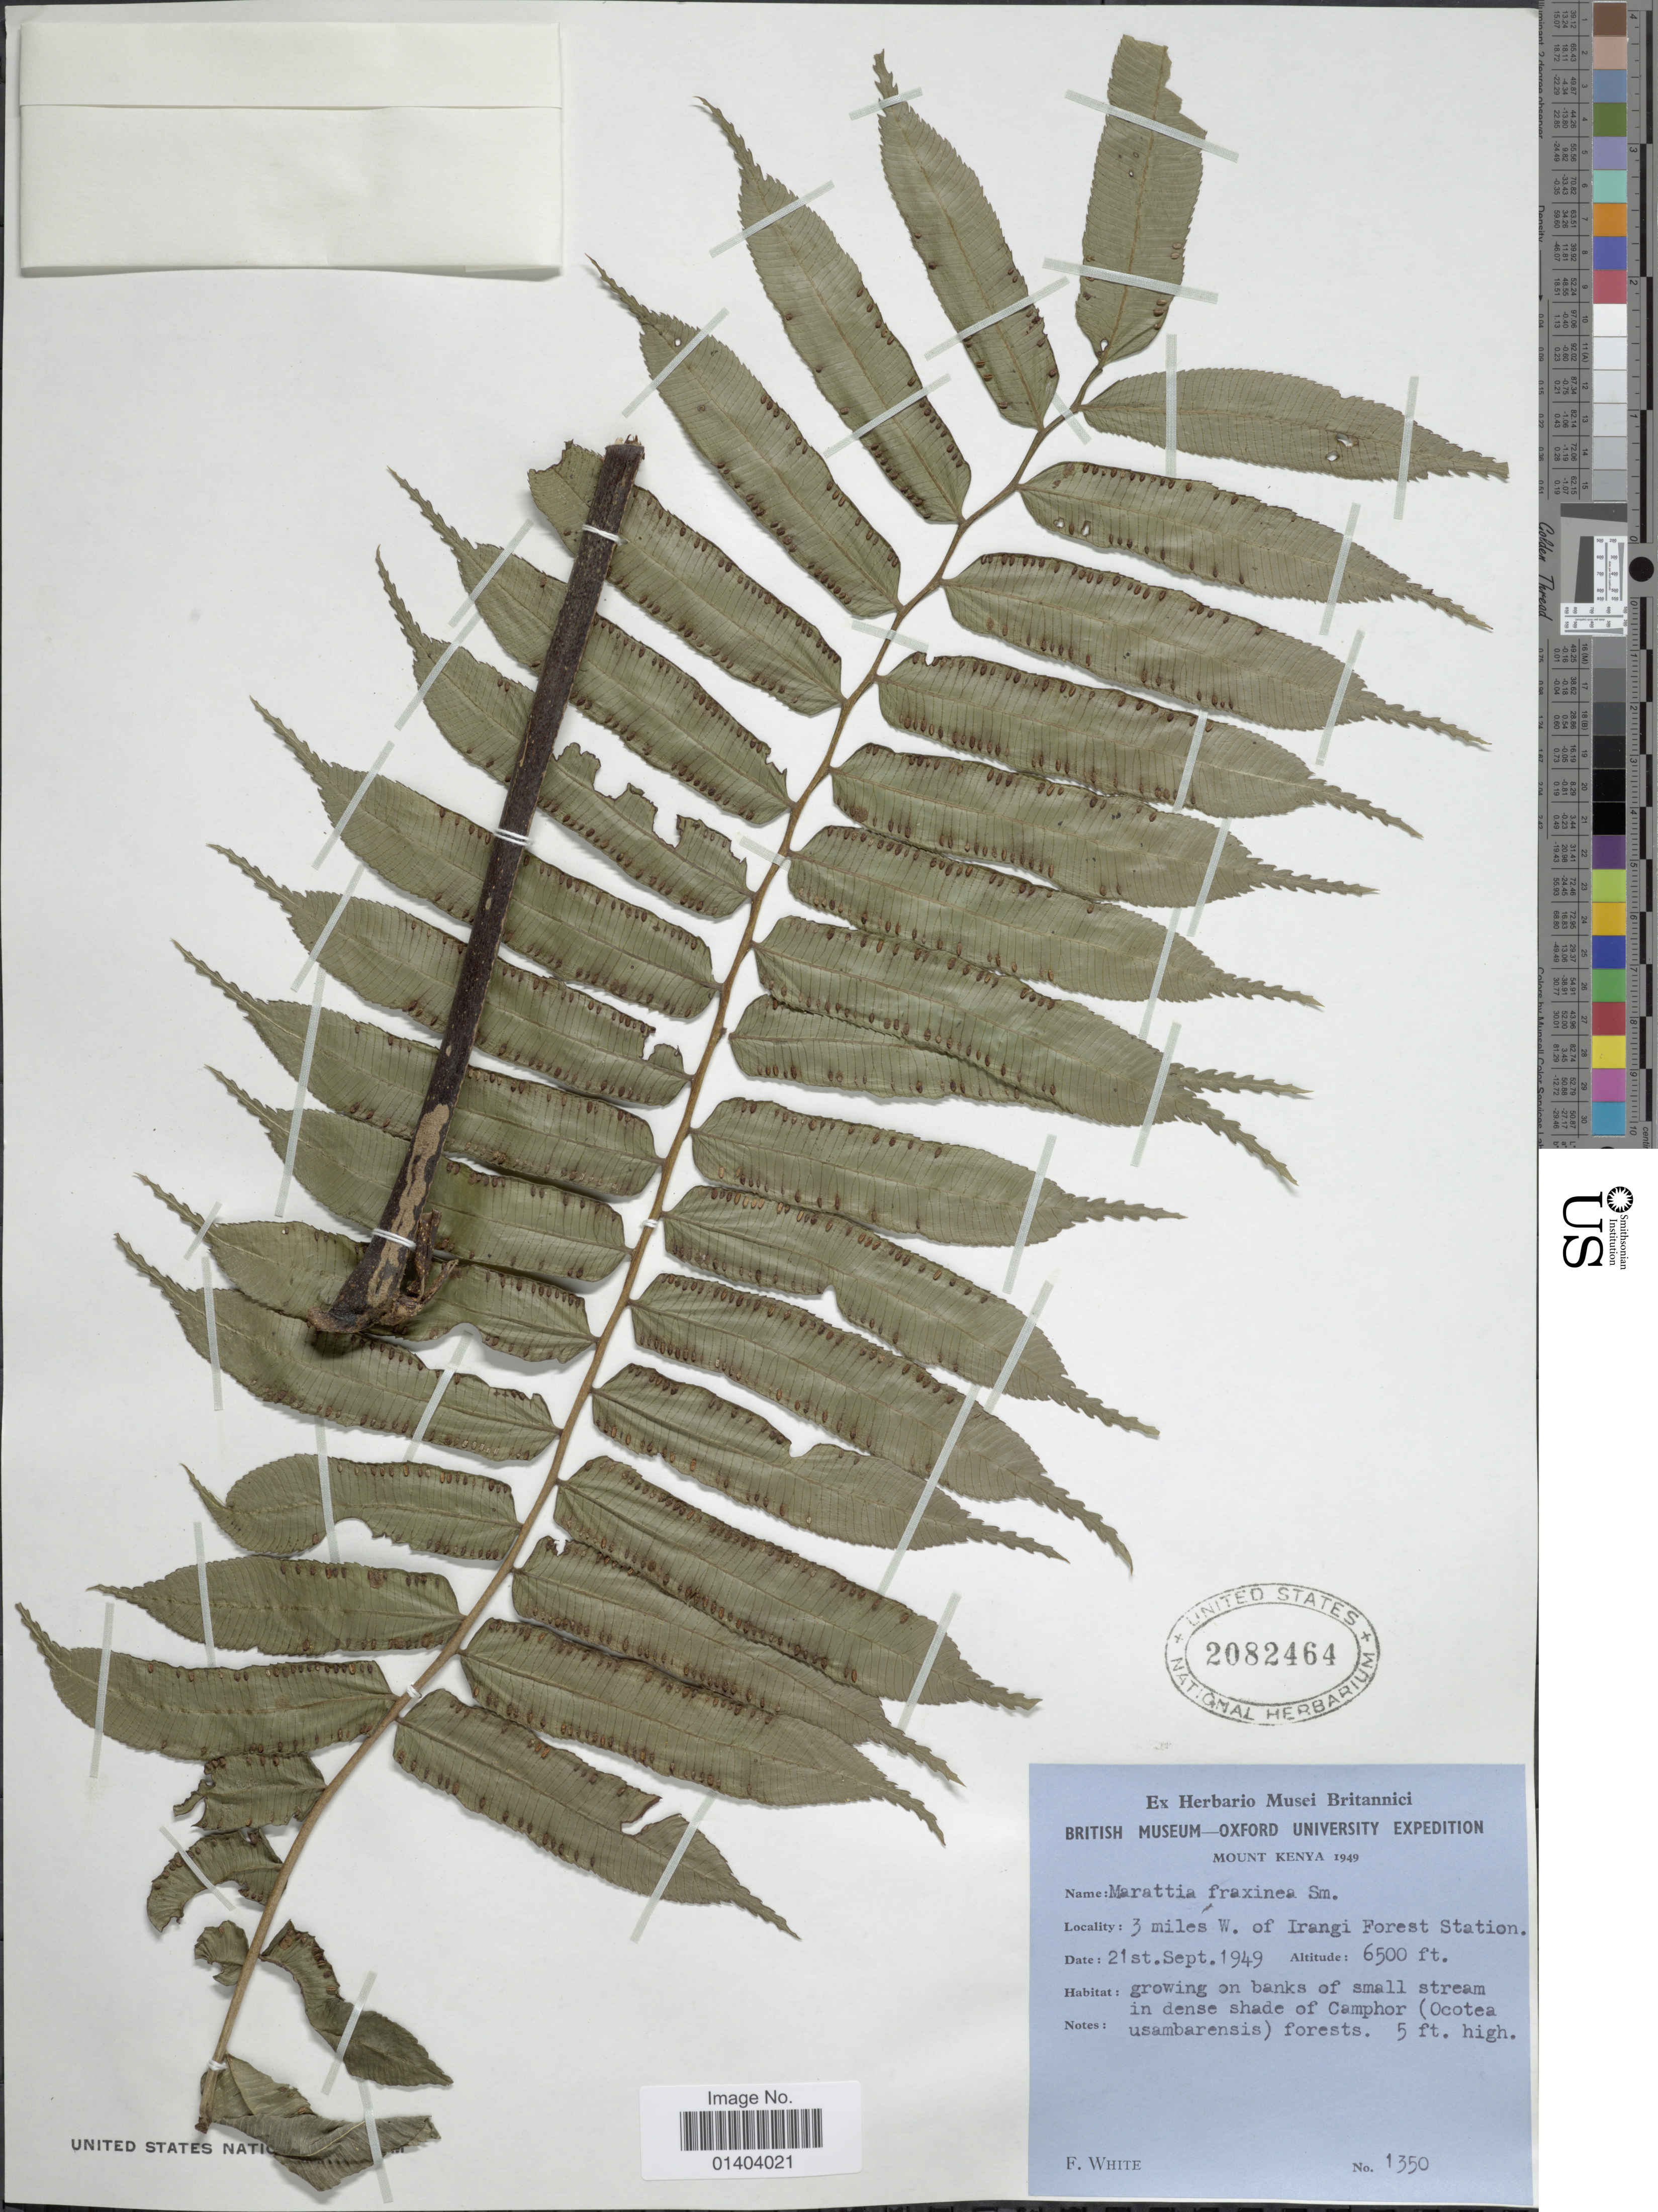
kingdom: Plantae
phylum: Tracheophyta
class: Polypodiopsida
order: Marattiales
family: Marattiaceae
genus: Ptisana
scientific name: Ptisana fraxinea var. salicifolia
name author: (Schrad.) Murdock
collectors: F. White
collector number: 1350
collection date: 1949-09-21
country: Kenya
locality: Mount Kenya, 3 miles W of Irangi Forest Station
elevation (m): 1981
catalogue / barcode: US 2082464